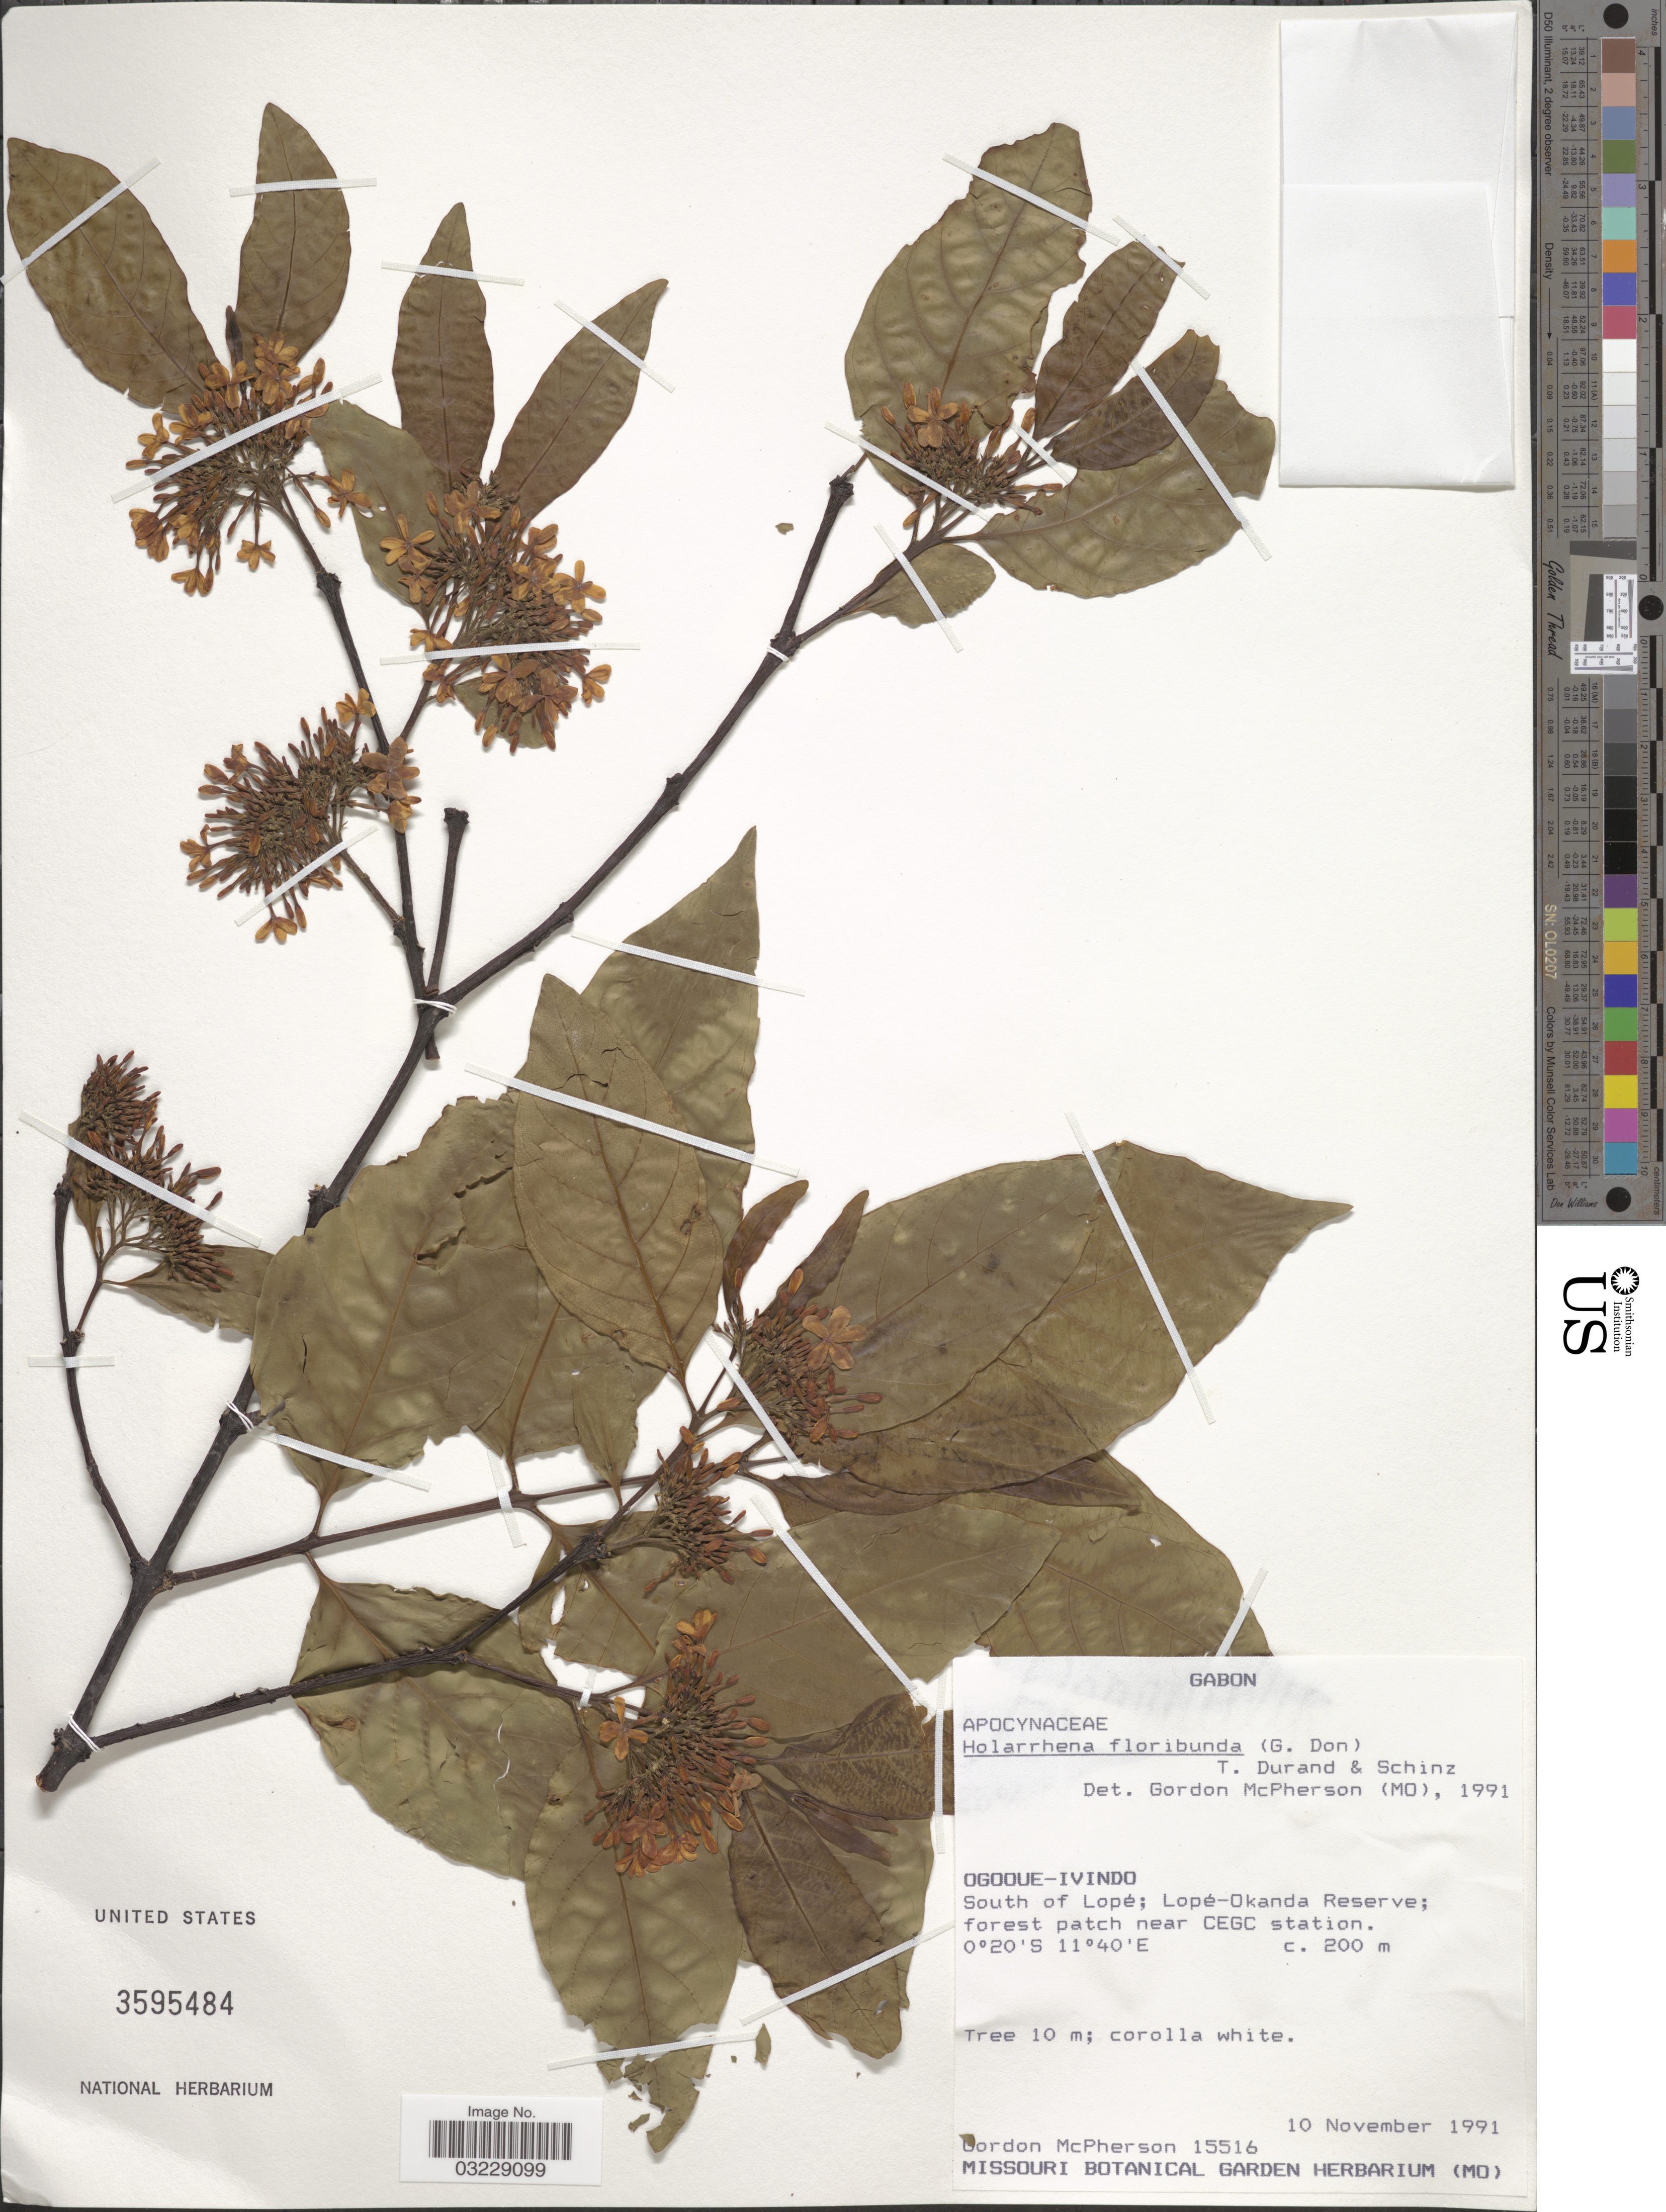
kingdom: Plantae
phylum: Tracheophyta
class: Magnoliopsida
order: Gentianales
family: Apocynaceae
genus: Holarrhena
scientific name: Holarrhena floribunda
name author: (G. Don) Durand & Schinz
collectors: G. D. McPherson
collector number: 15516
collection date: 1991-11-10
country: Gabon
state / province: Ogooue-Ivindo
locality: South of Lopé; Lopé-Okanda Reserve; forest patch near CEGC station.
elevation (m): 200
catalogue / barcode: US 3595484